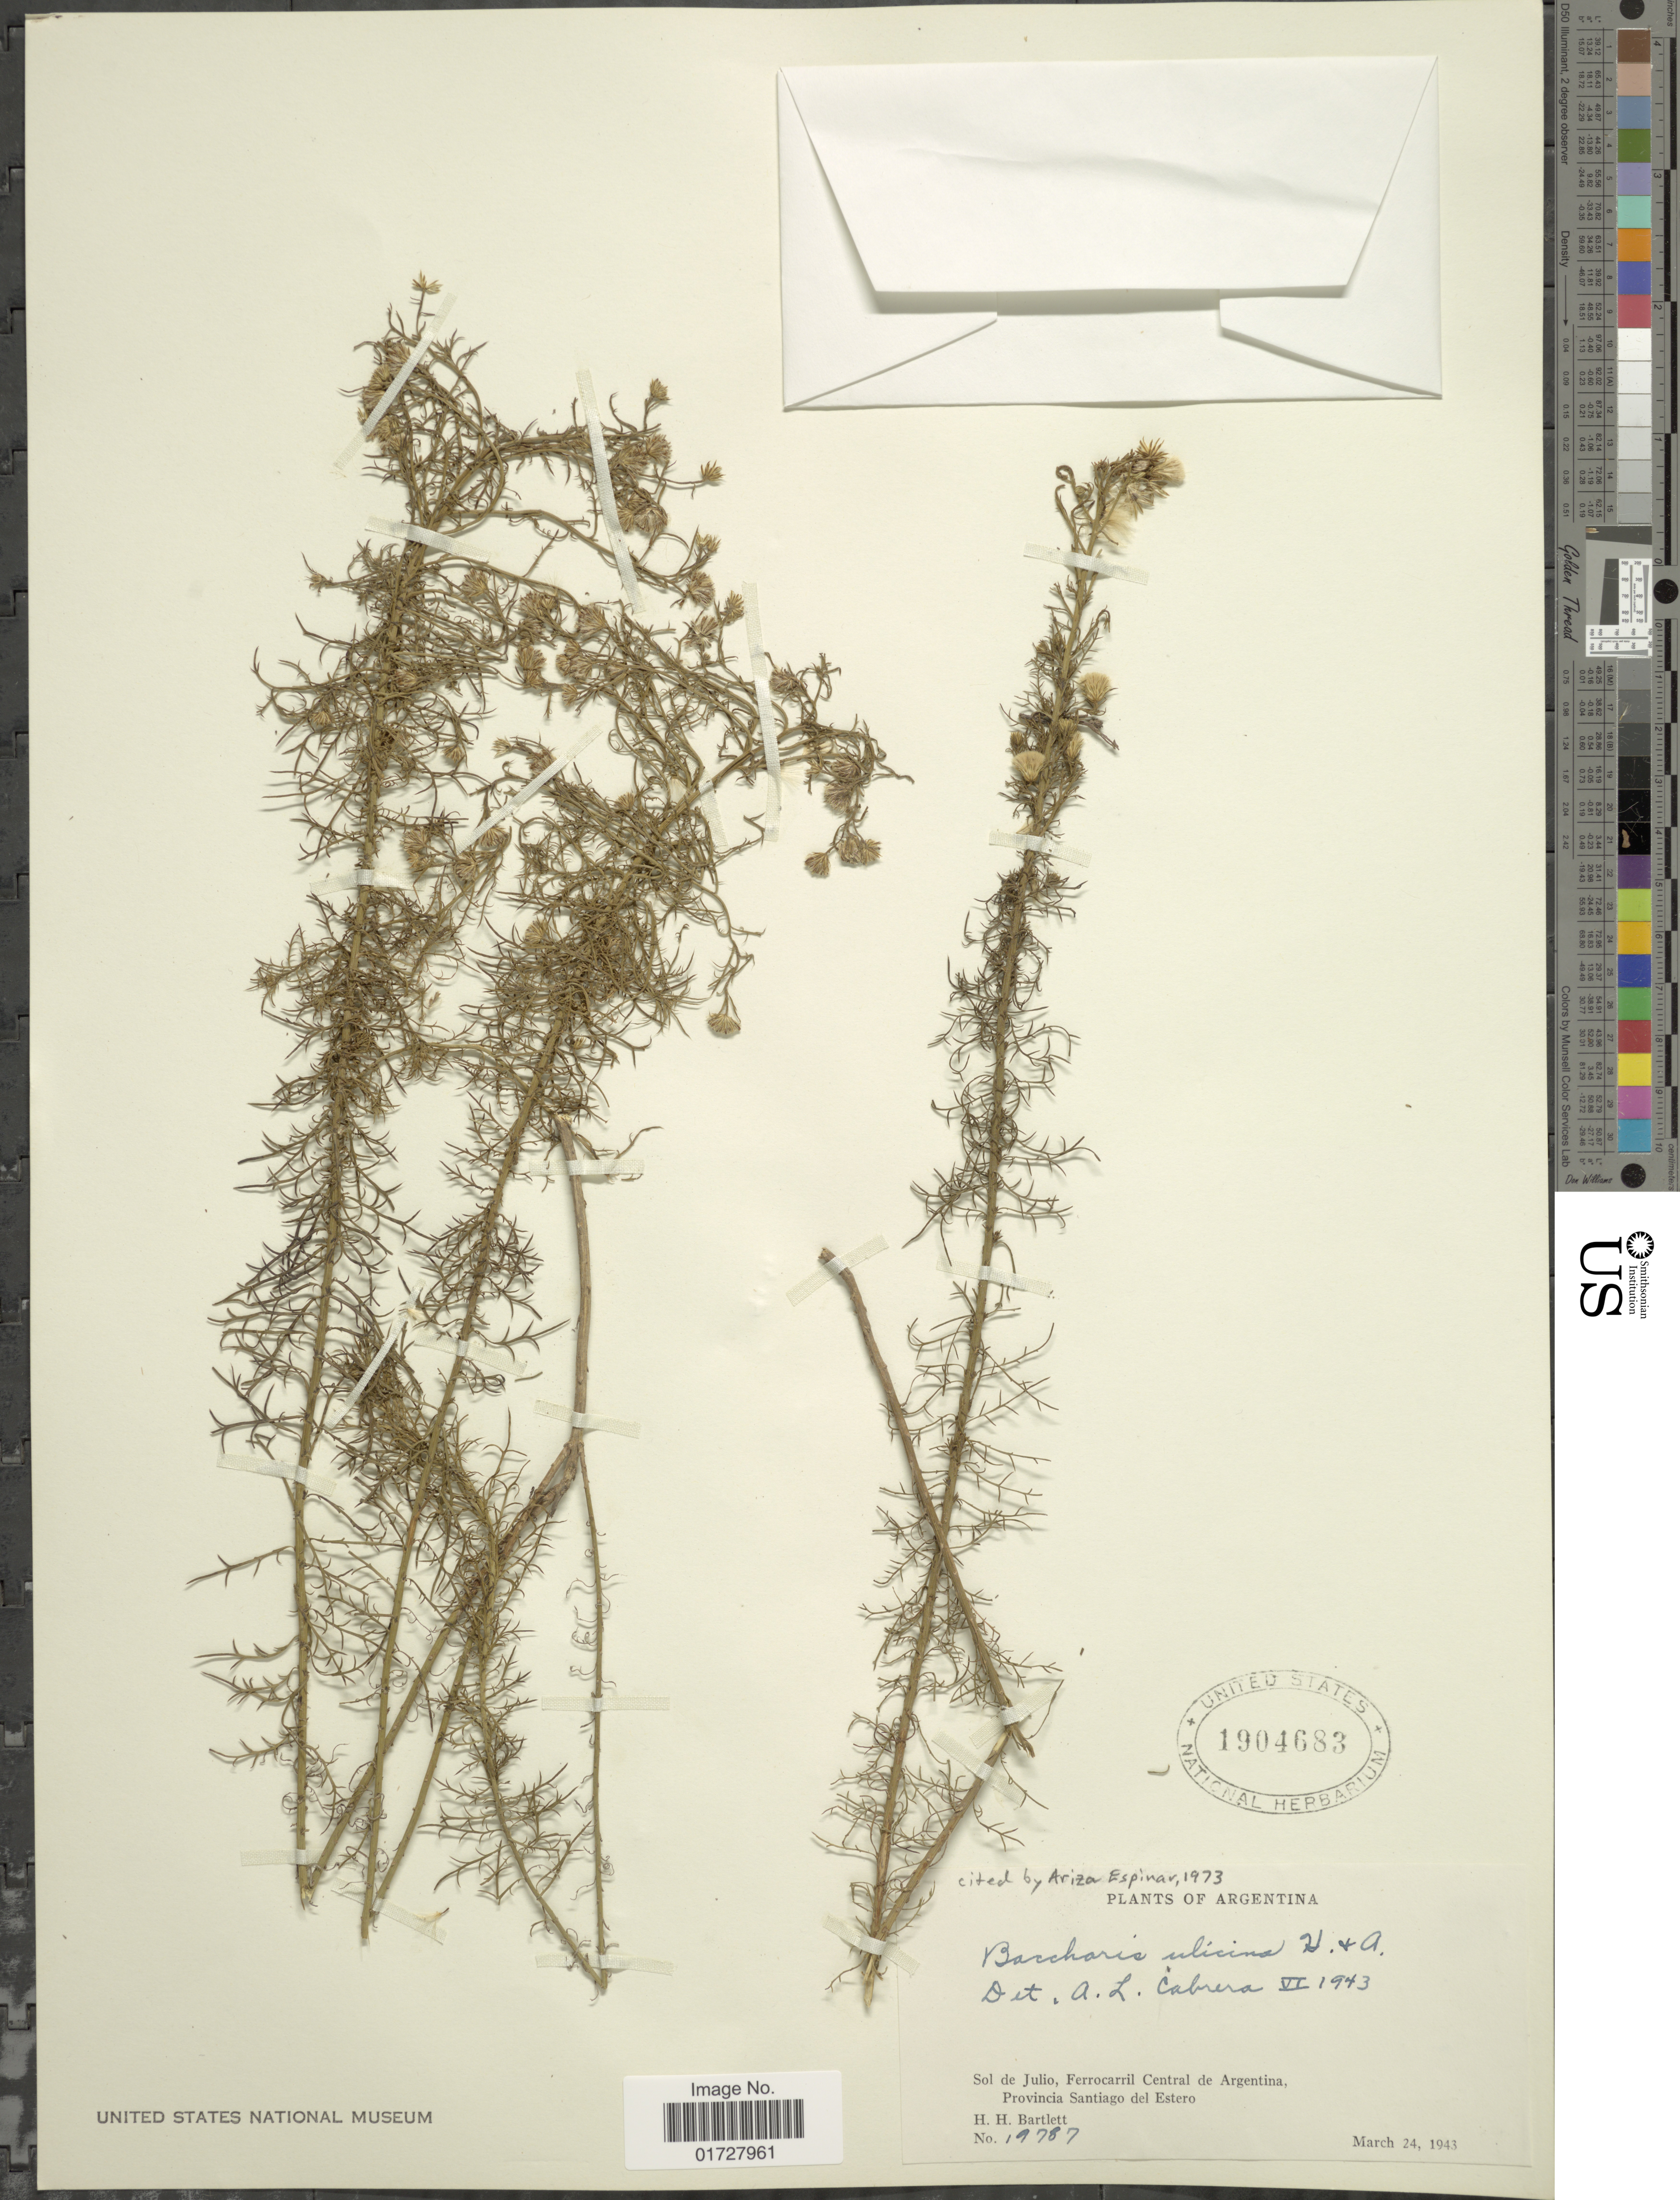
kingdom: Plantae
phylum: Tracheophyta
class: Magnoliopsida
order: Asterales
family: Asteraceae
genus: Baccharis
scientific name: Baccharis ulicina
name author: Hook. & Arn.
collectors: H. H. Bartlett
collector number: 19787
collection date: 1943-03-24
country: Argentina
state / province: Santiago del Estero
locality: Sol de Julio, Ferrocarril Central de Argentina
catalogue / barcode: US 1904683